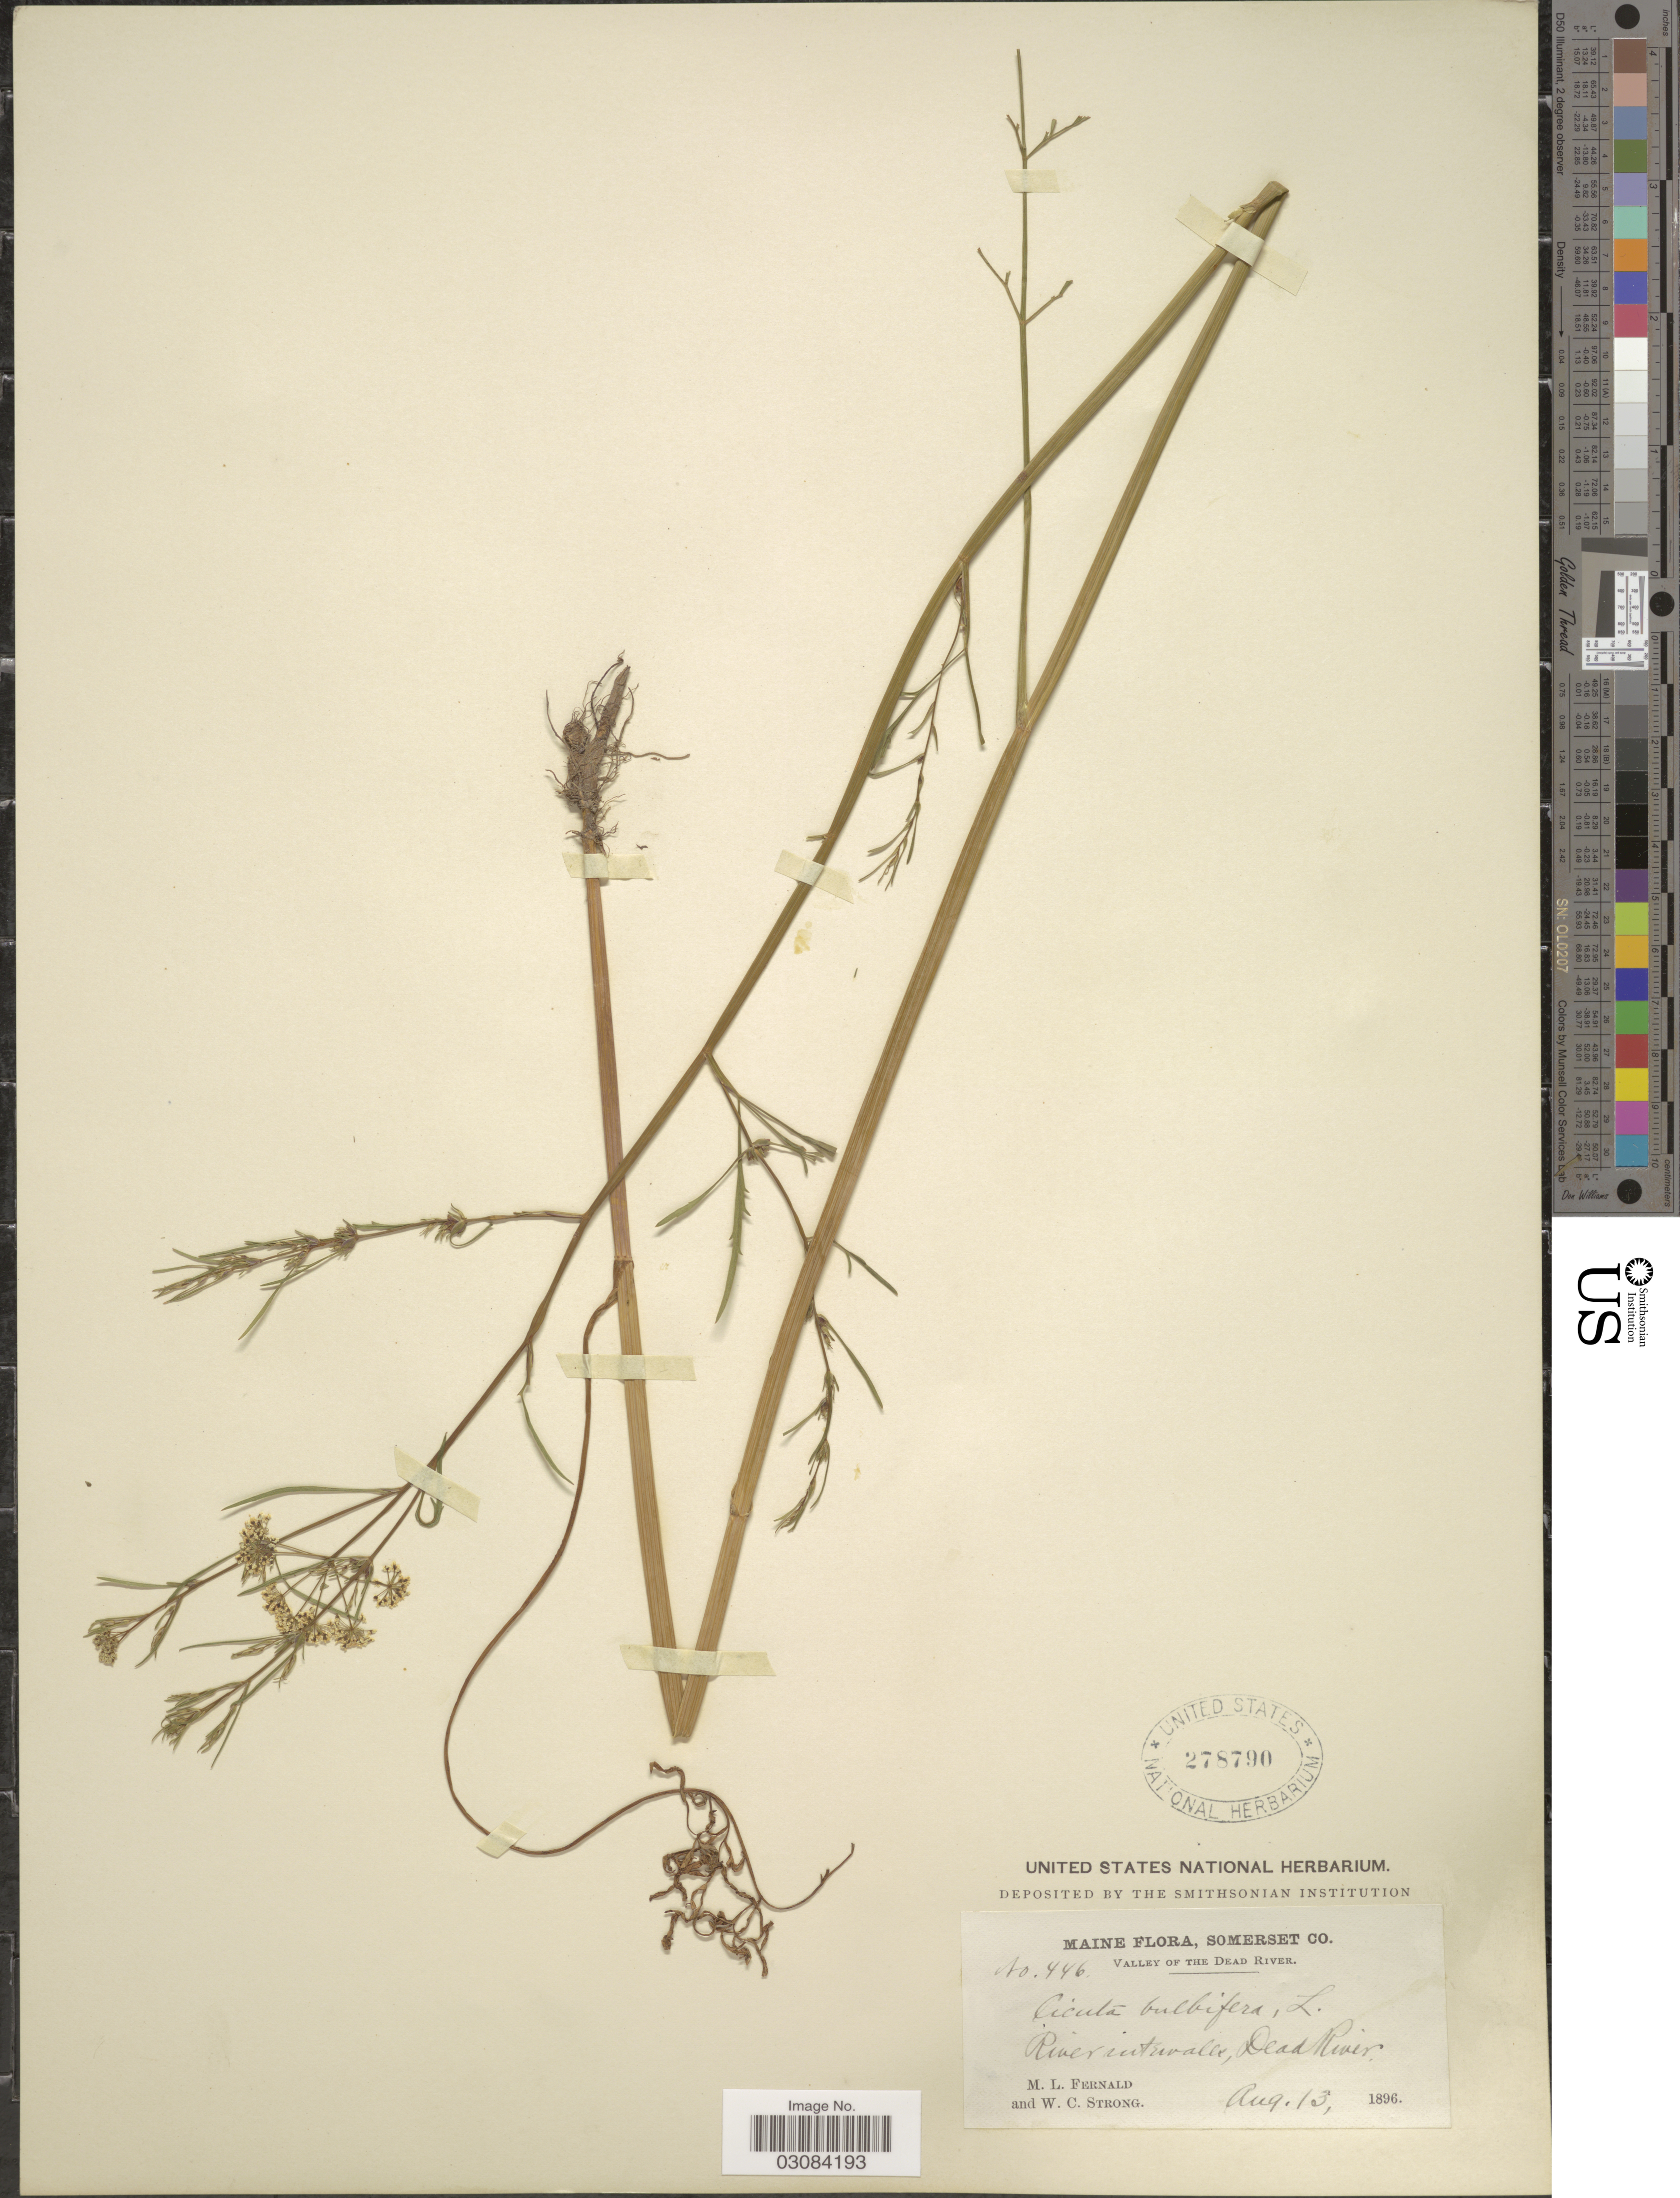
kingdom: Plantae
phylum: Tracheophyta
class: Magnoliopsida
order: Apiales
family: Apiaceae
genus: Cicuta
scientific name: Cicuta bulbifera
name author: L.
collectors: M. L. Fernald & W. C. Strong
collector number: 446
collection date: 1896-08-13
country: United States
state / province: Maine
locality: Somerset Co. Valley of the Dead River. River intervalls, Dead River.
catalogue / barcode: US 278790